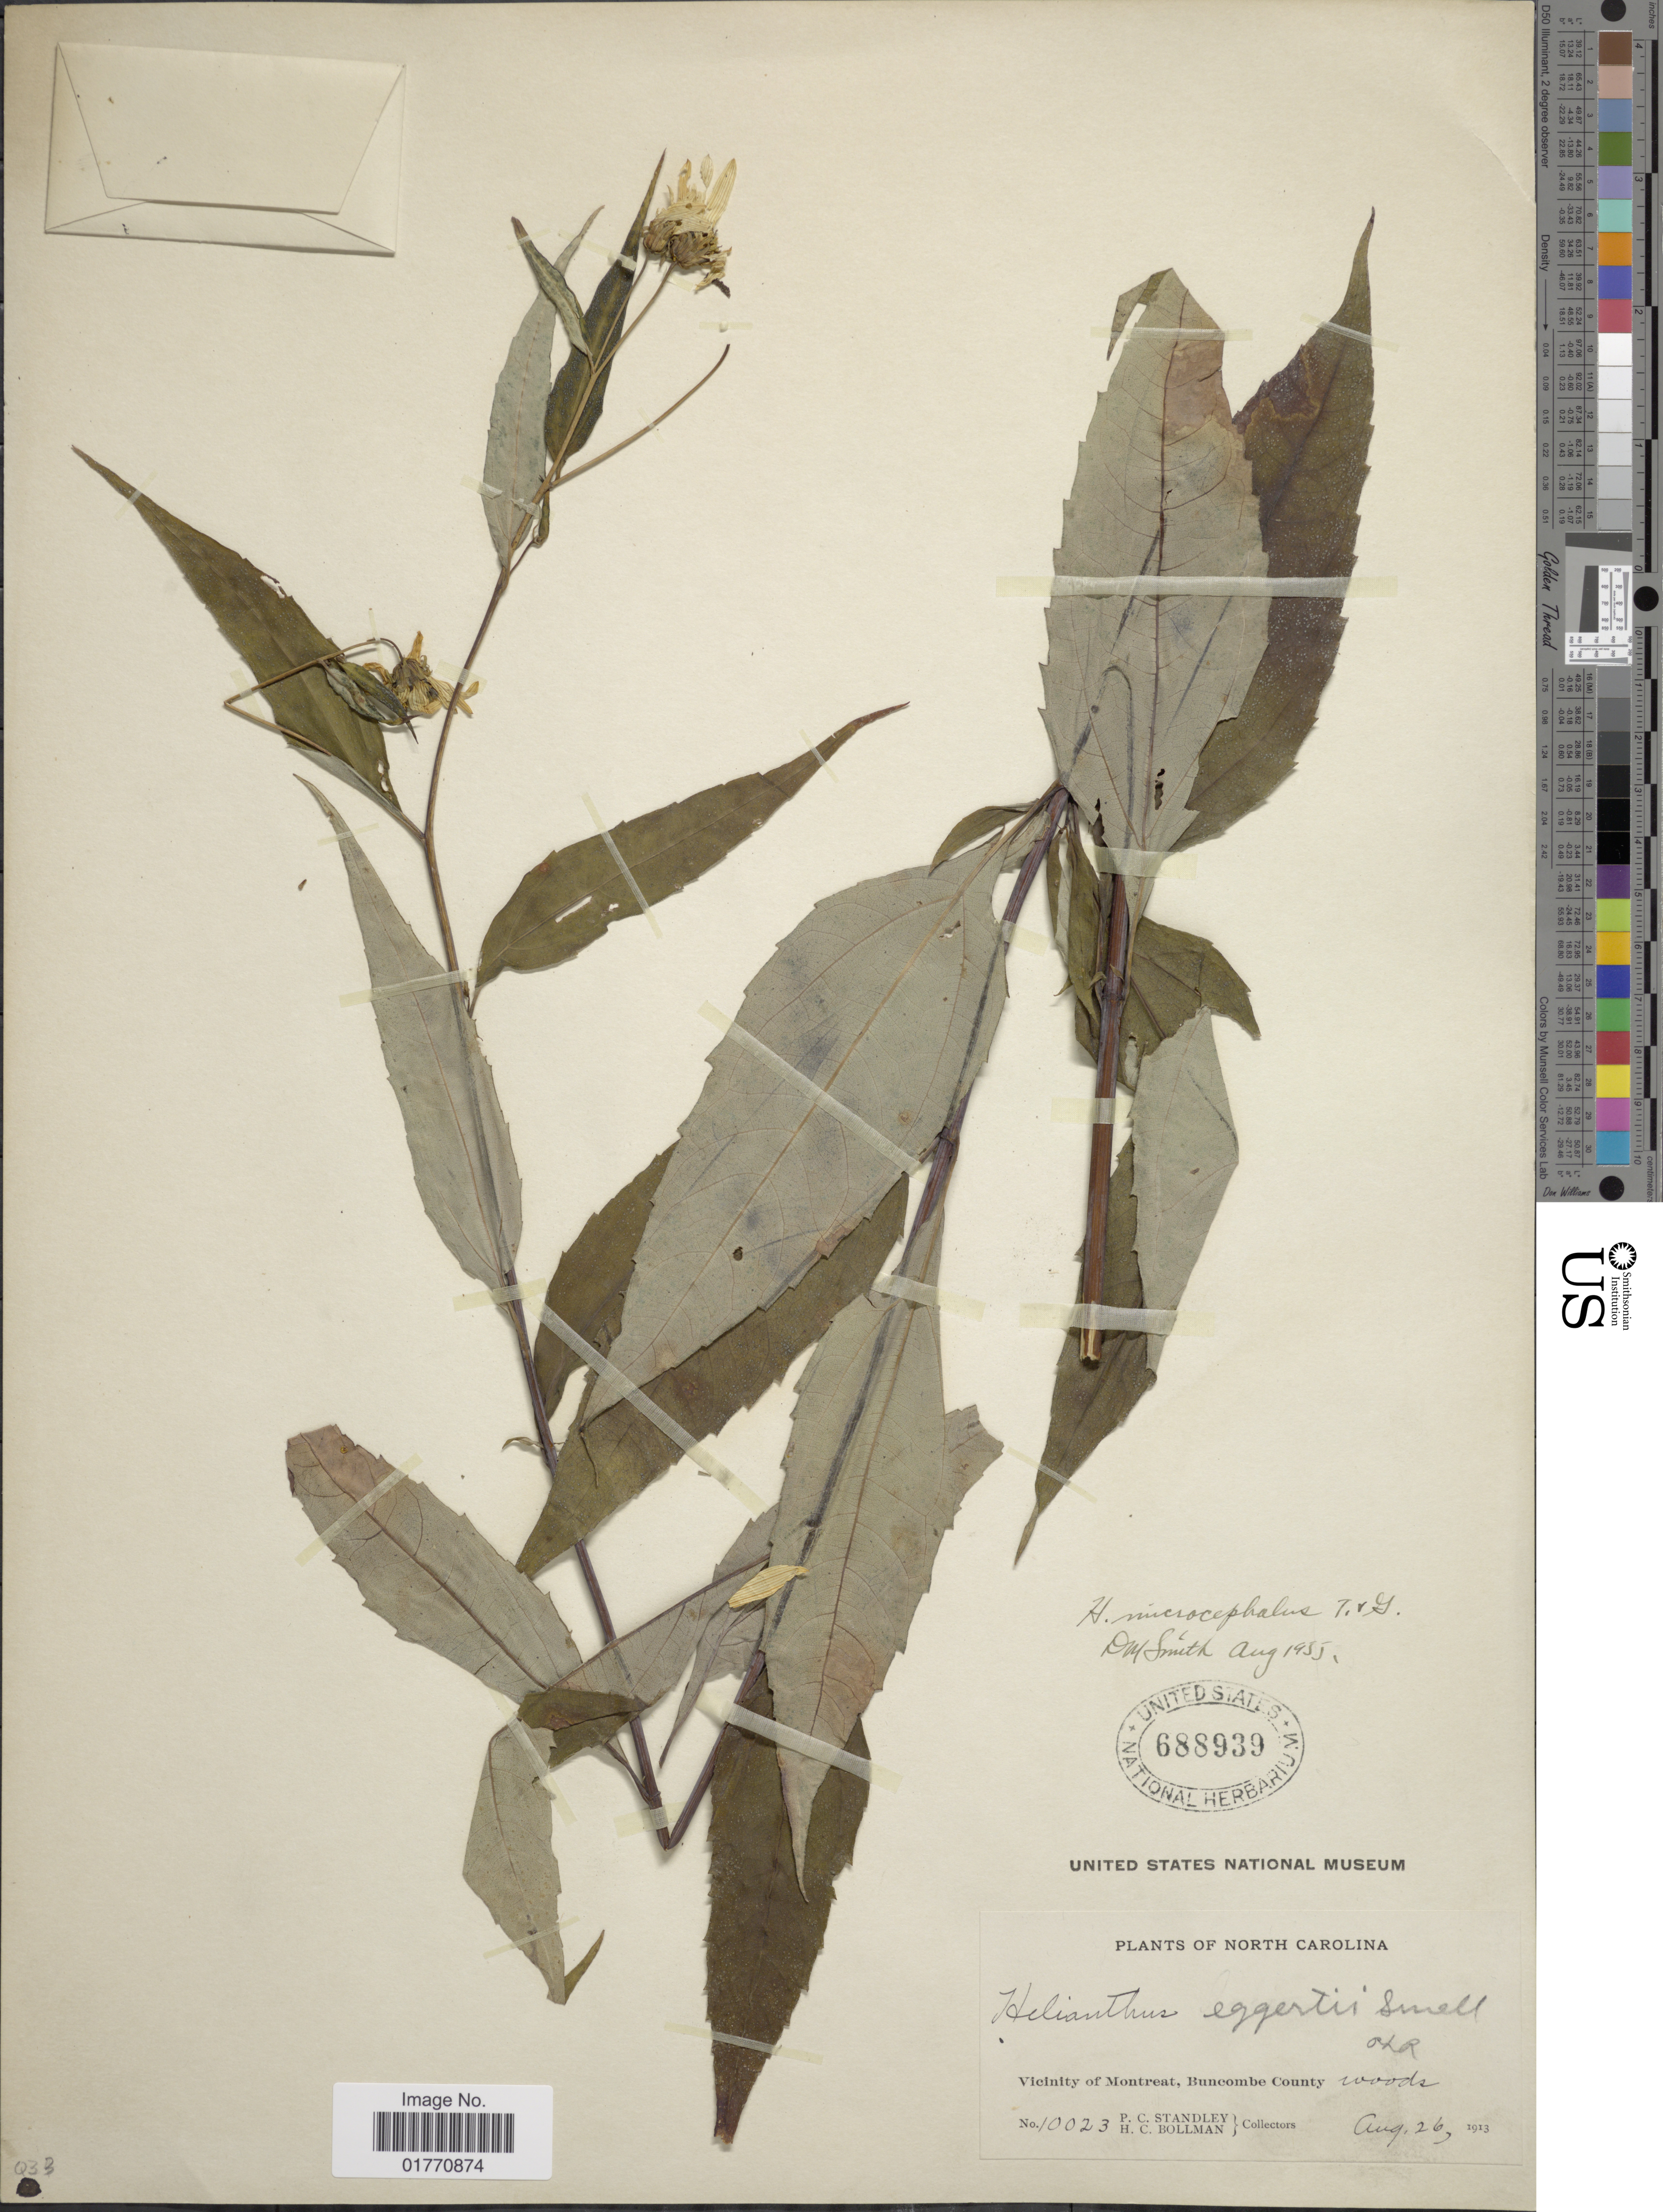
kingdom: Plantae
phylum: Tracheophyta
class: Magnoliopsida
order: Asterales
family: Asteraceae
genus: Helianthus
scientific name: Helianthus microcephalus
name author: Torr. & A. Gray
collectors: P. C. Standley & H. C. Bollman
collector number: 10023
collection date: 1913-08-26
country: United States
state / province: North Carolina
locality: Vicinity of Montreat, Buncombe County, woods.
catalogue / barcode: US 688939